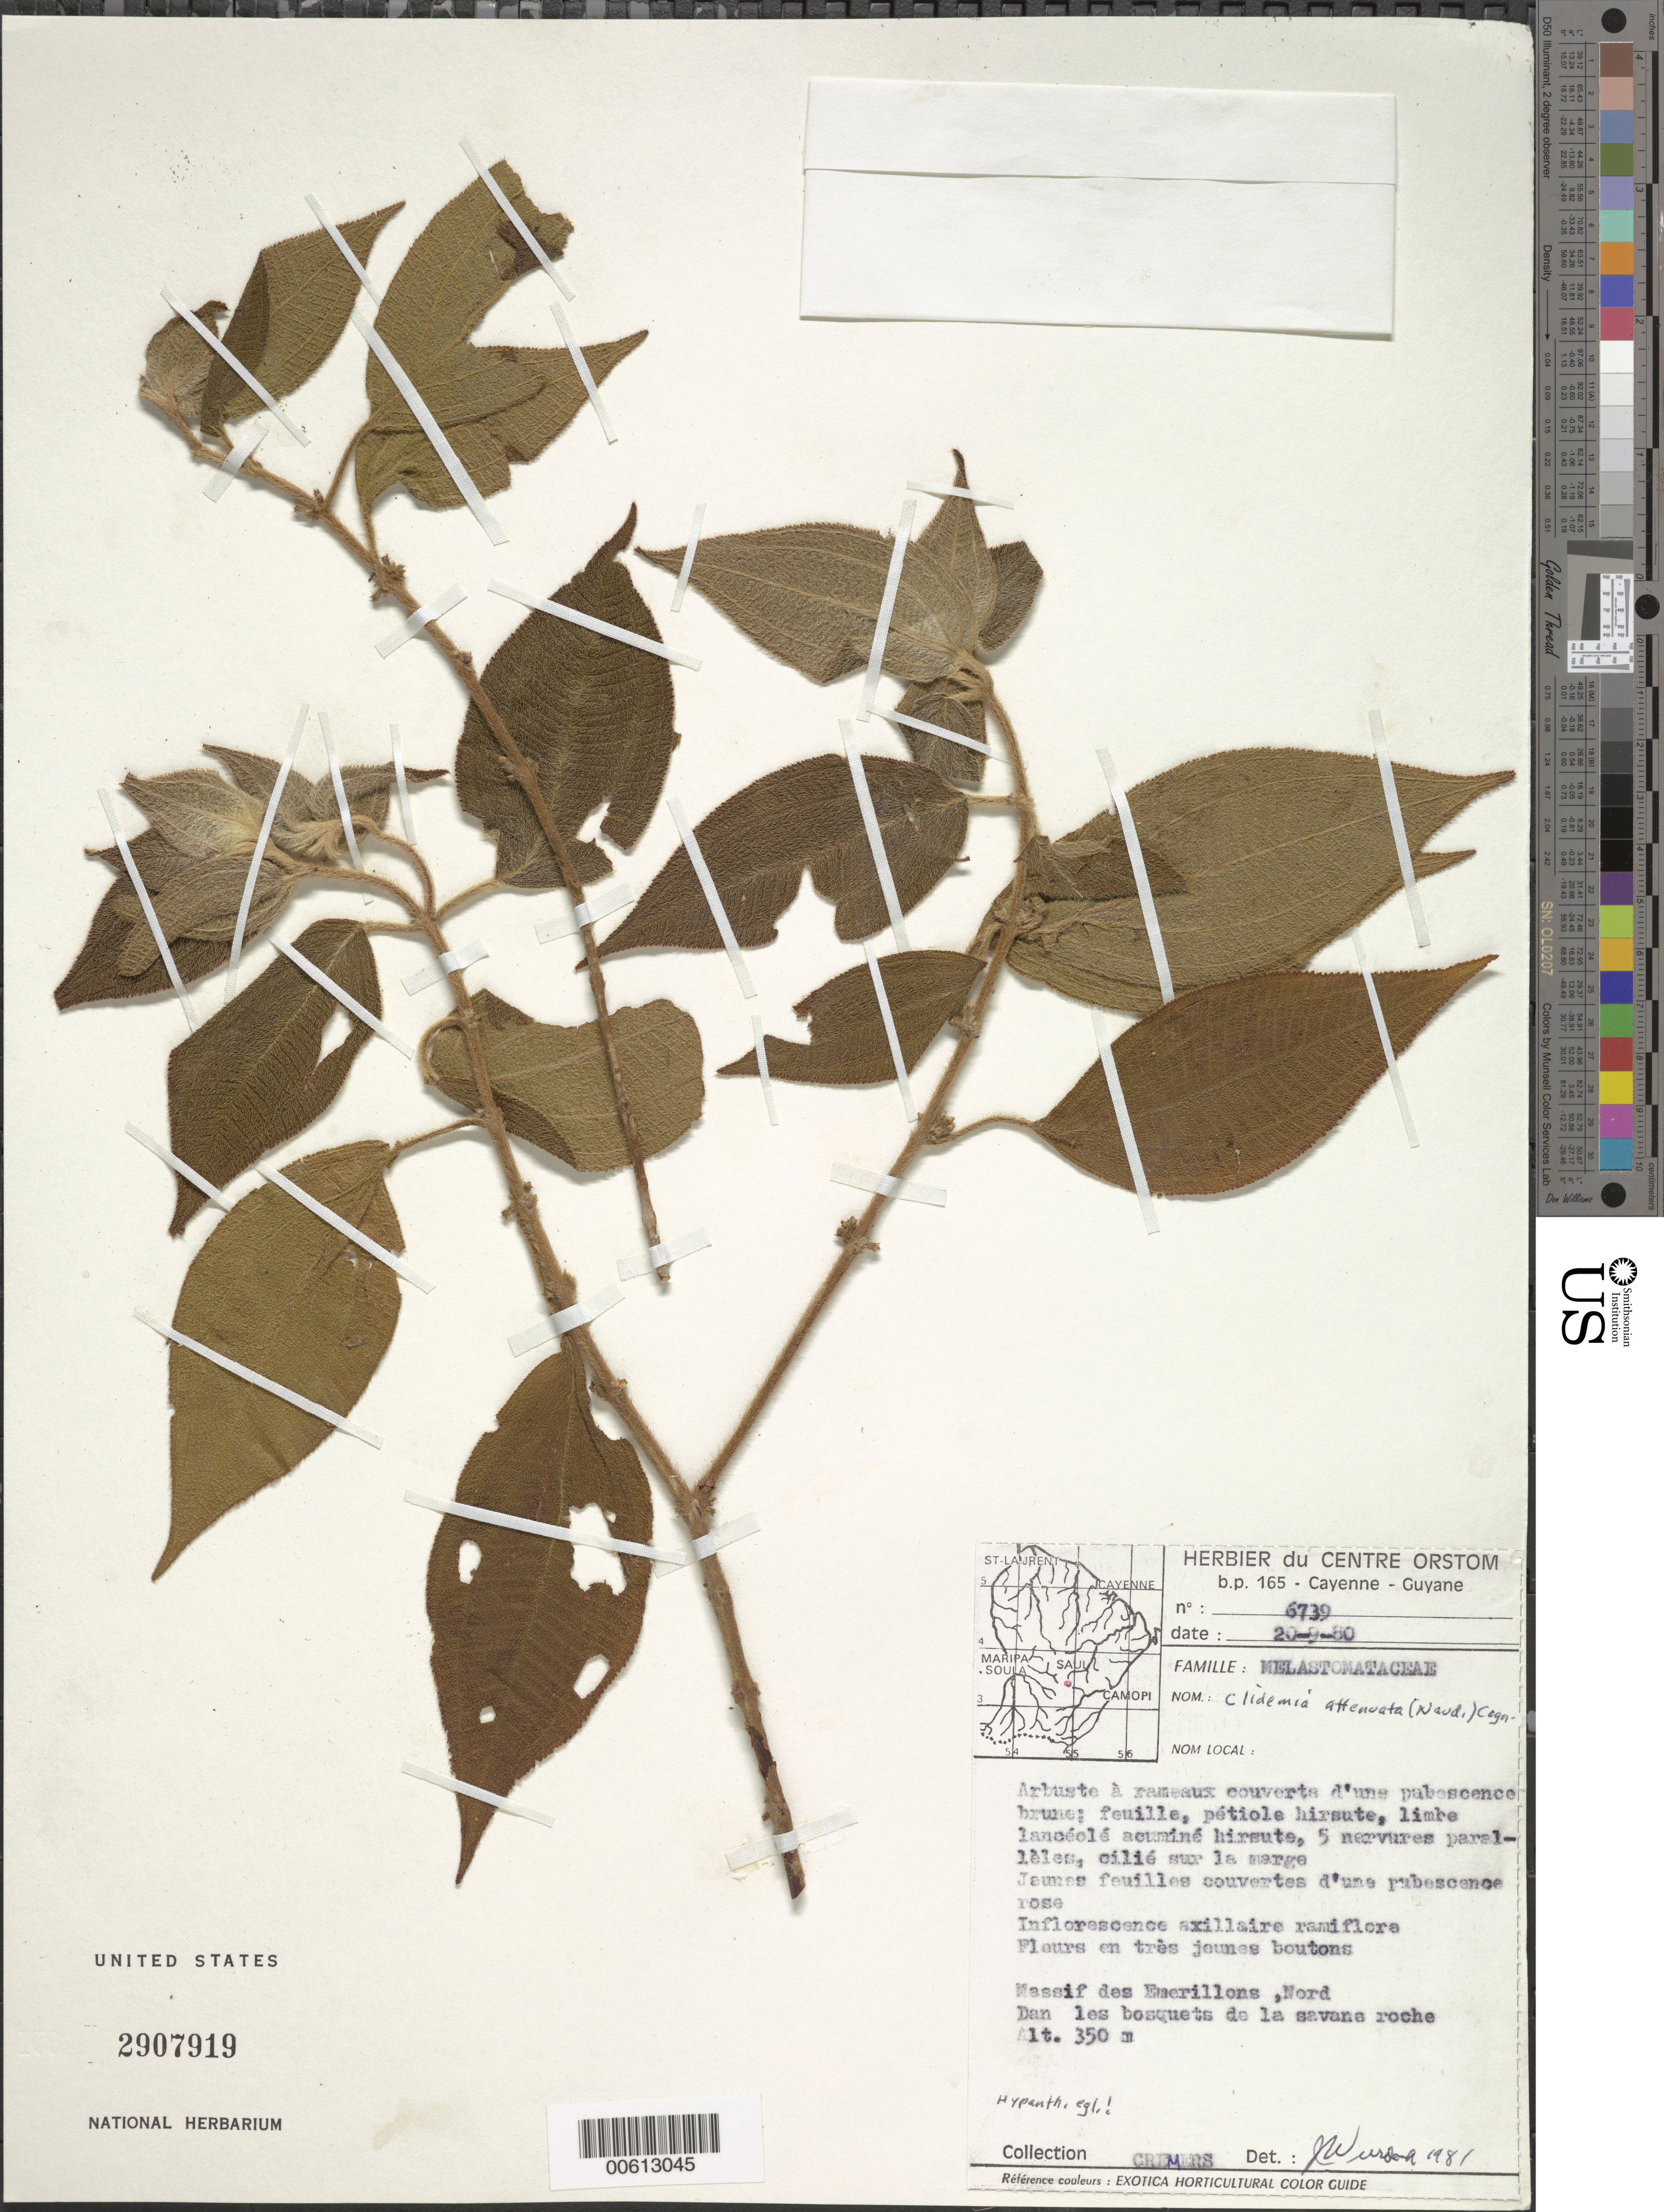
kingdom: Plantae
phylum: Tracheophyta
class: Magnoliopsida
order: Myrtales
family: Melastomataceae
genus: Clidemia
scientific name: Clidemia attenuata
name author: (Naudin) Cogn.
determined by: Wurdack, John J., (US), US (UNITED STATES)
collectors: G. Cremers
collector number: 6739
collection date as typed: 20-Sep-80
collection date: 1980-09-20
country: French Guiana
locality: Émerillon Massif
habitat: Nord Dan les bosquets de la savane roche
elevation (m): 350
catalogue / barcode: US 2907919